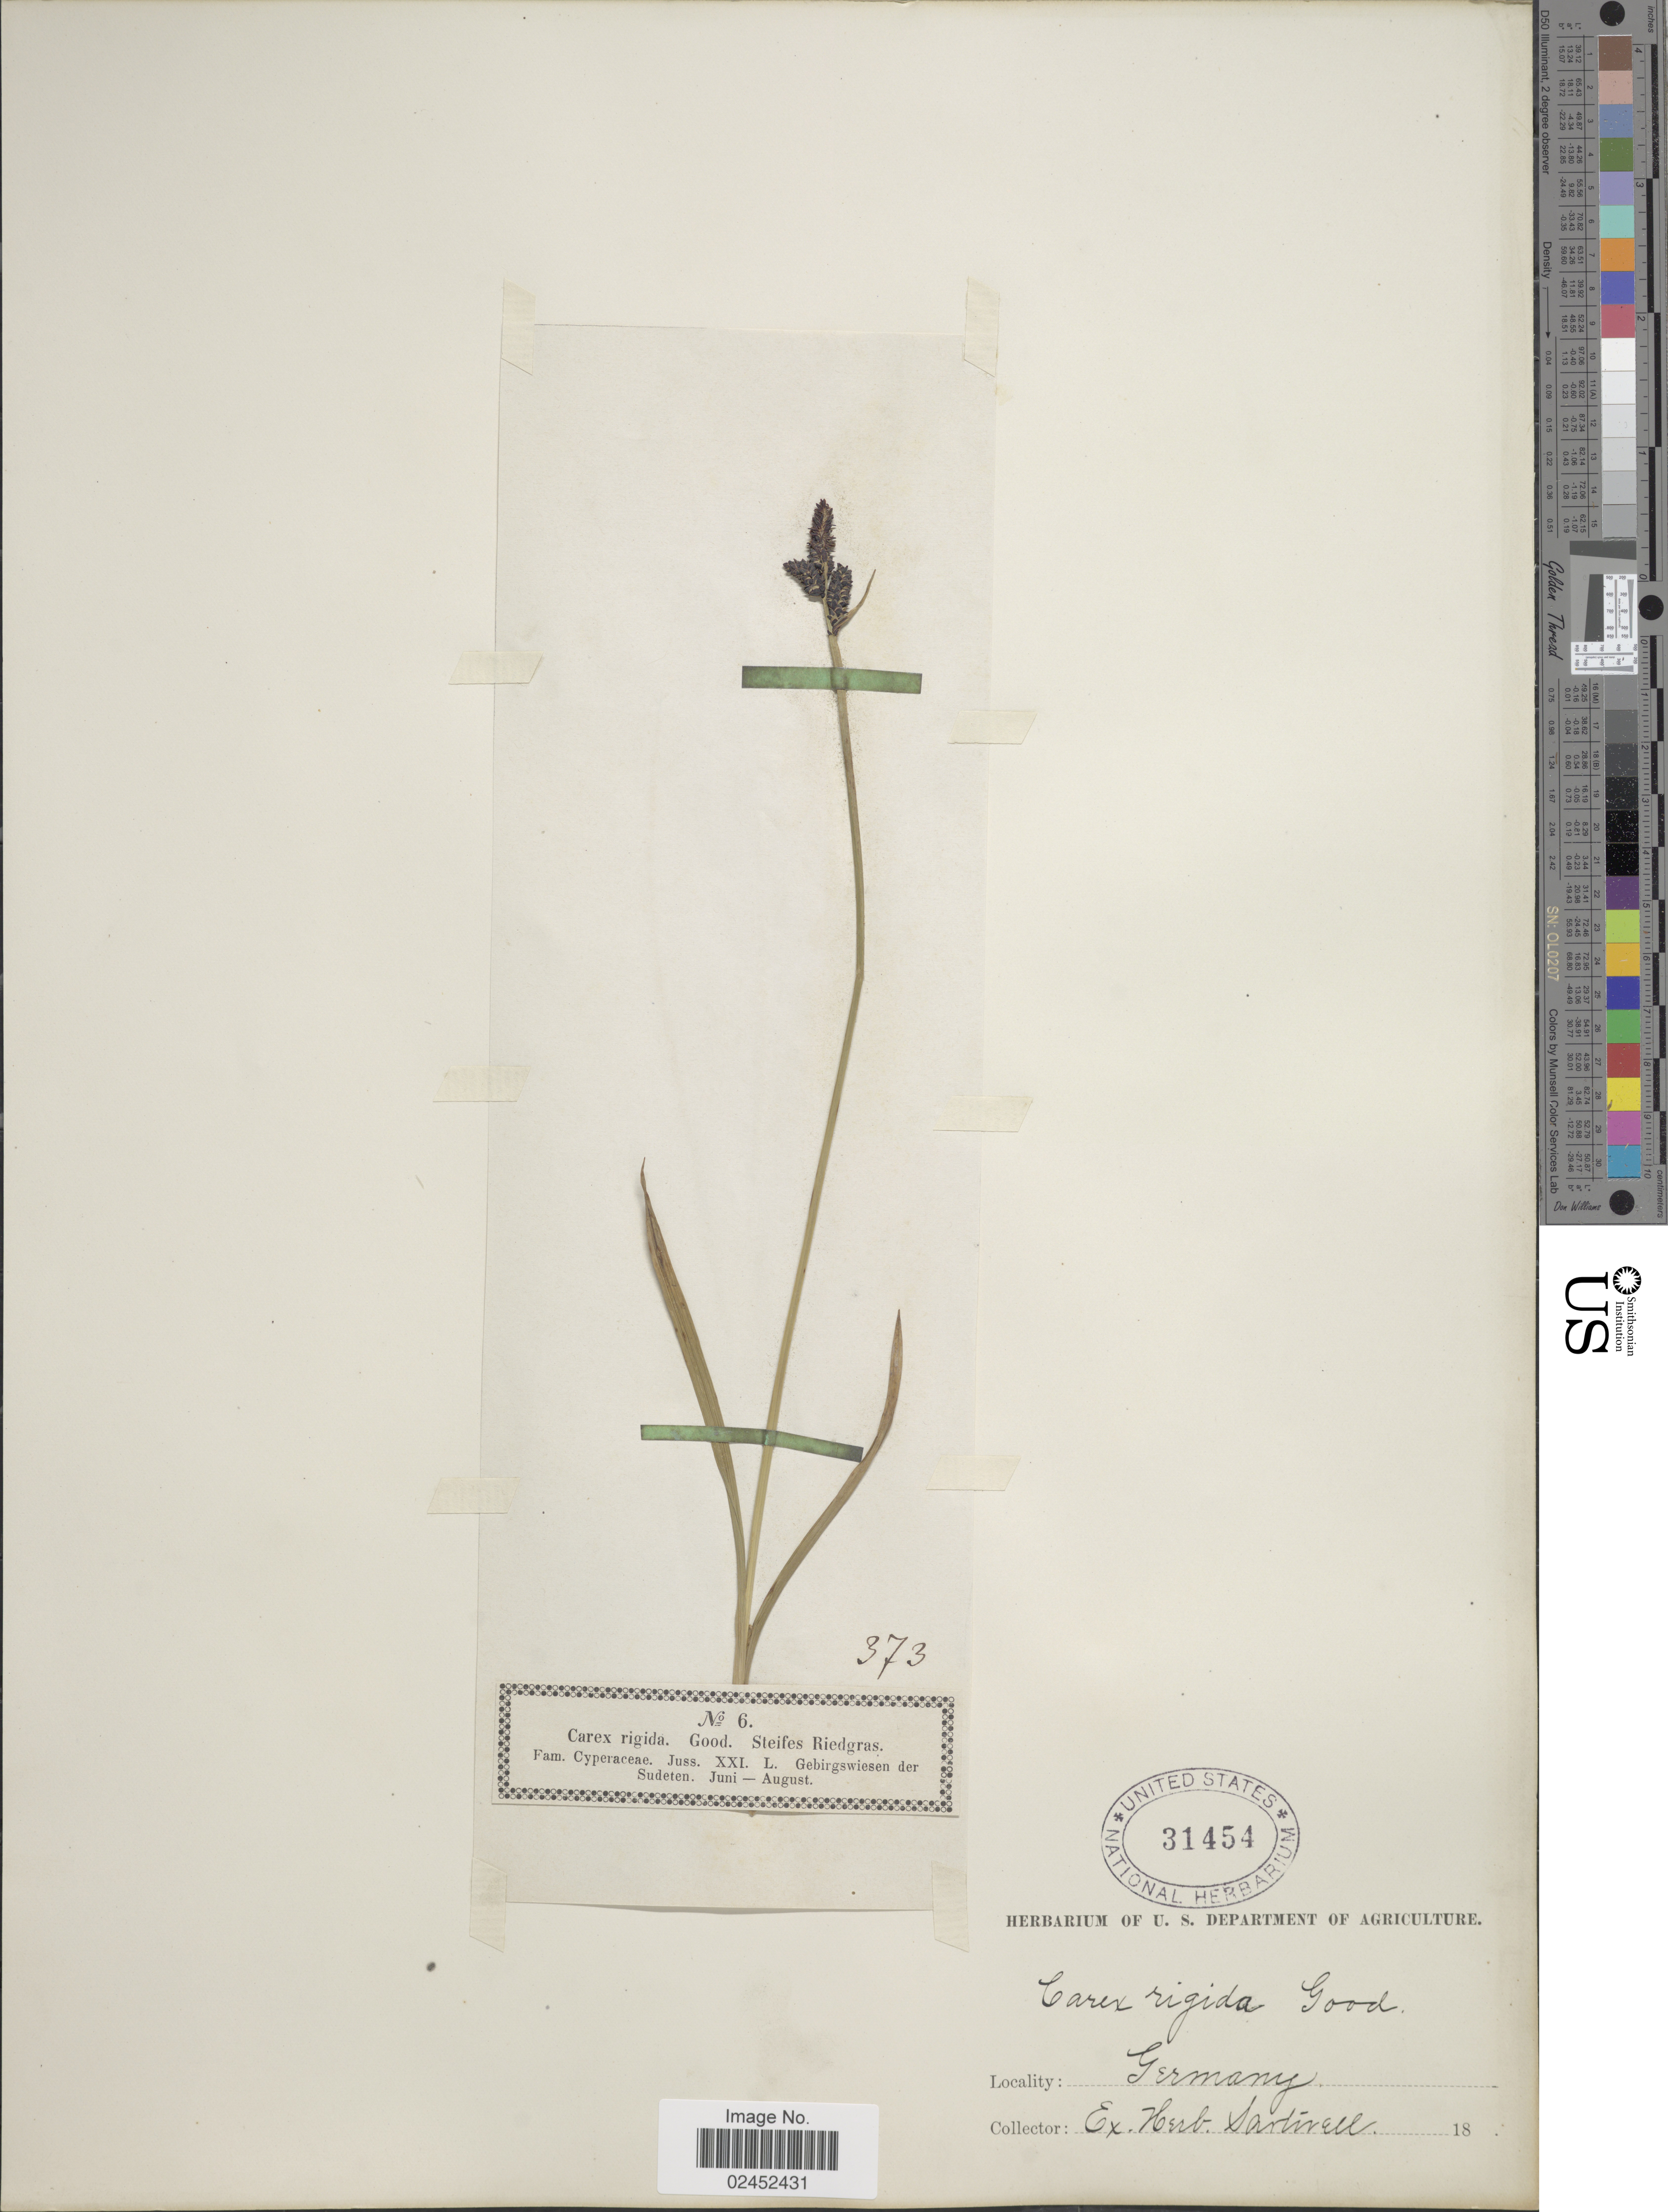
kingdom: Plantae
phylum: Tracheophyta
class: Liliopsida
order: Poales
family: Cyperaceae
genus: Carex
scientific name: Carex dacica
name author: Heuff.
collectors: ex herb. Sartwell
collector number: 6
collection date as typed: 18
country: Germany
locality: Germany, Gebirgswiesen der Sudeten.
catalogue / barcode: US 31454